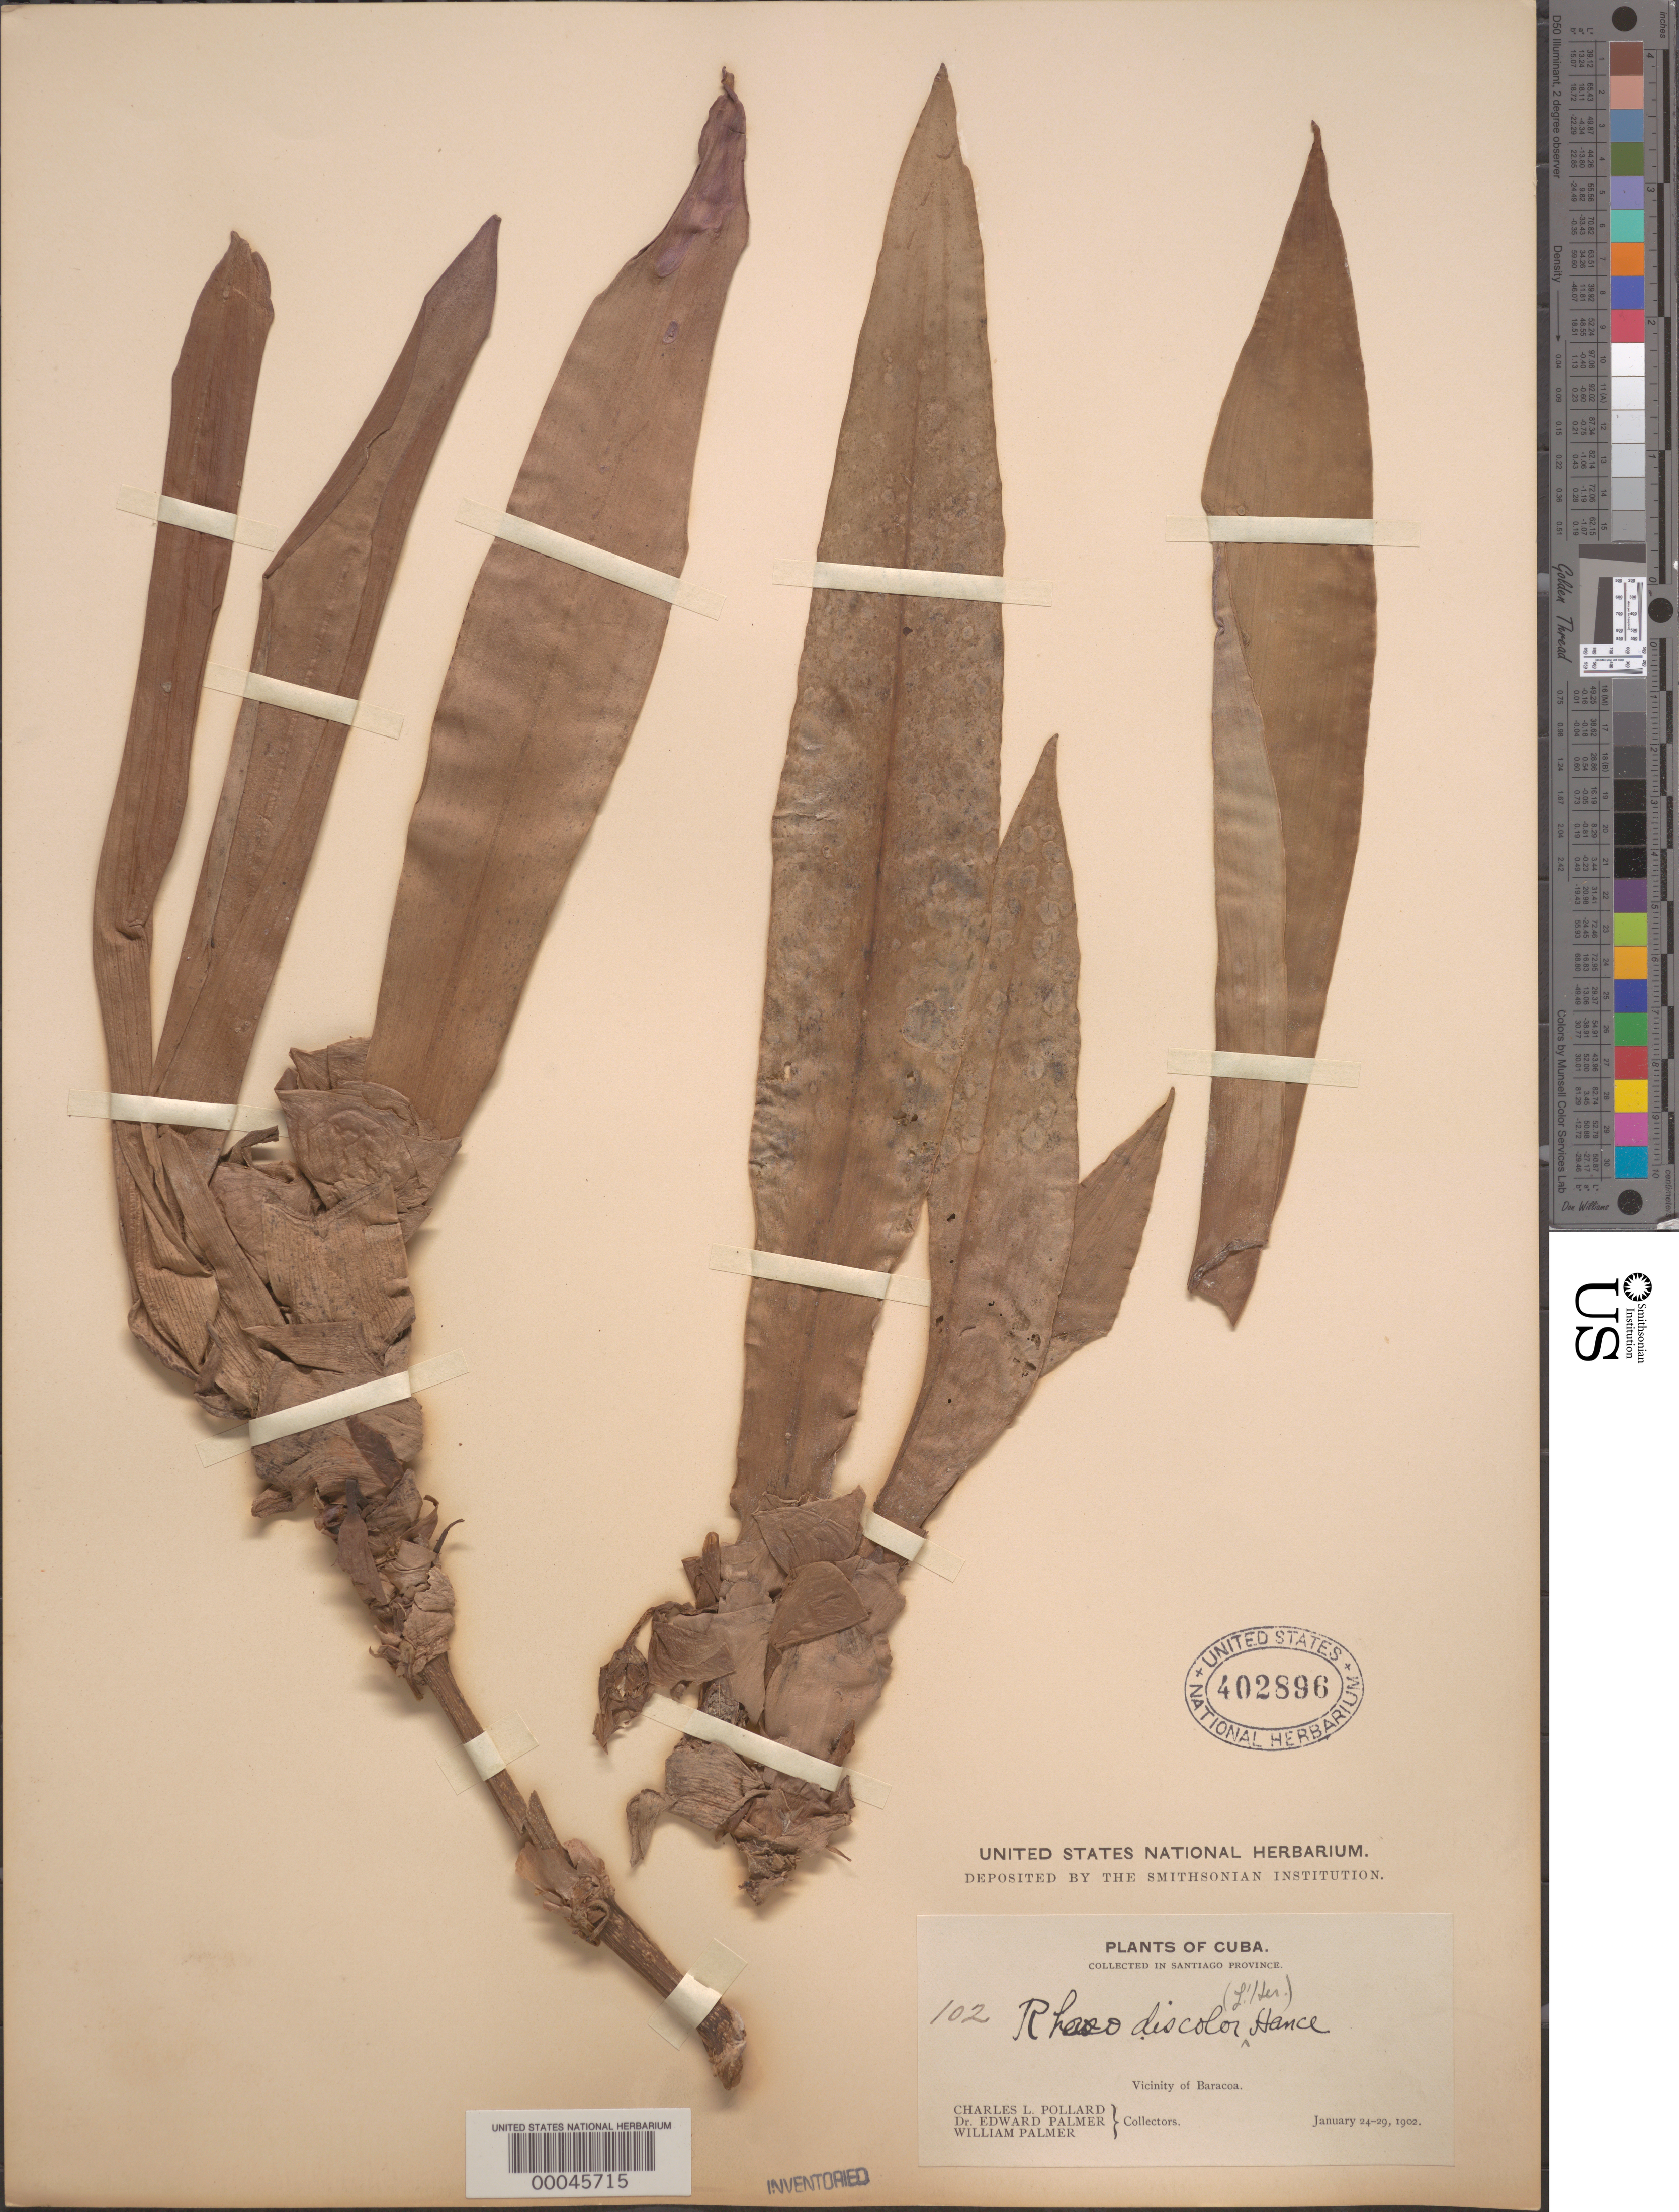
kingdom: Plantae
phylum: Tracheophyta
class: Liliopsida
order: Commelinales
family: Commelinaceae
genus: Tradescantia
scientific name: Tradescantia spathacea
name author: Sw.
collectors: C. L. Pollard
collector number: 102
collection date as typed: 24 Jan 1902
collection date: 1902-01-24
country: Cuba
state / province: Oriente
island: Greater Antilles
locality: Near baracoa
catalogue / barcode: US 402896